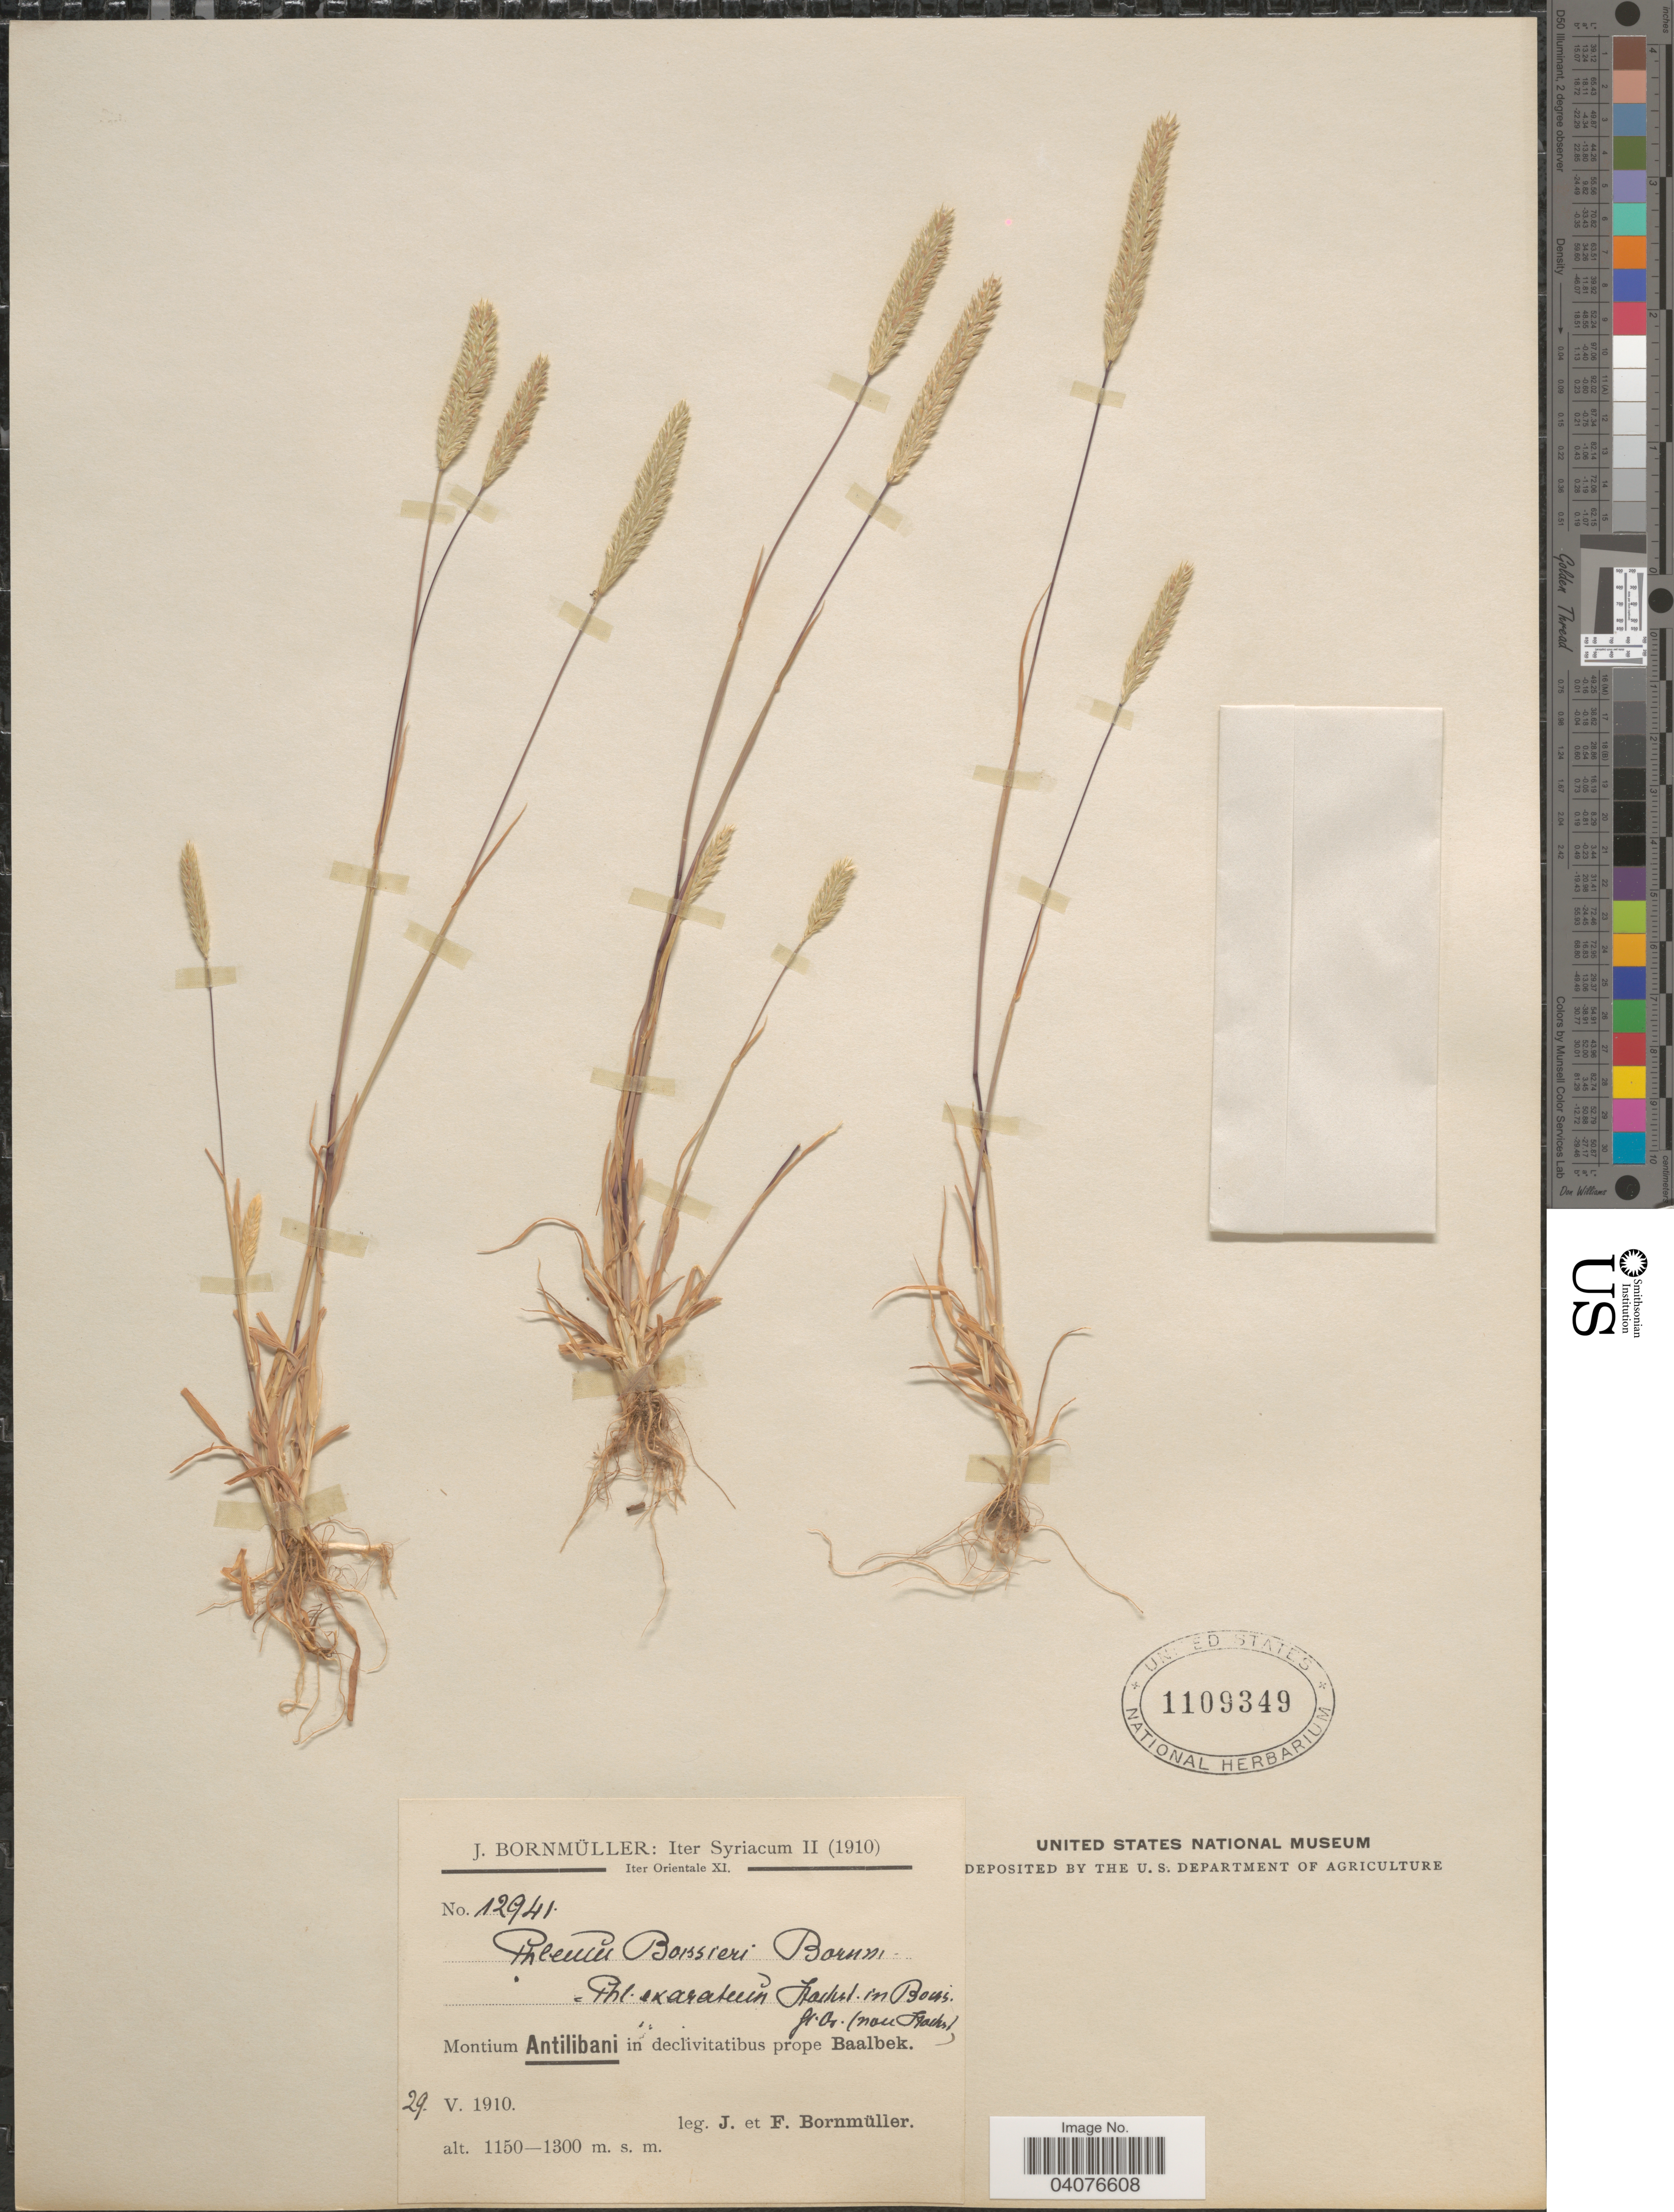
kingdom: Plantae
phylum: Tracheophyta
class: Liliopsida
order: Poales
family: Poaceae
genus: Phleum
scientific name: Phleum boissieri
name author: Bornm.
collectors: J. Bornmüller & F. Bornmüller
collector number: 12941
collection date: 1910-05-29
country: Lebanon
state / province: Baalbek-Hermel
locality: Iter Syriacum II (1910). Iter Orientale XI. Montium Antilibani in declivitatibus prope Baalbek.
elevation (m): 1150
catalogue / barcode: US 1109349